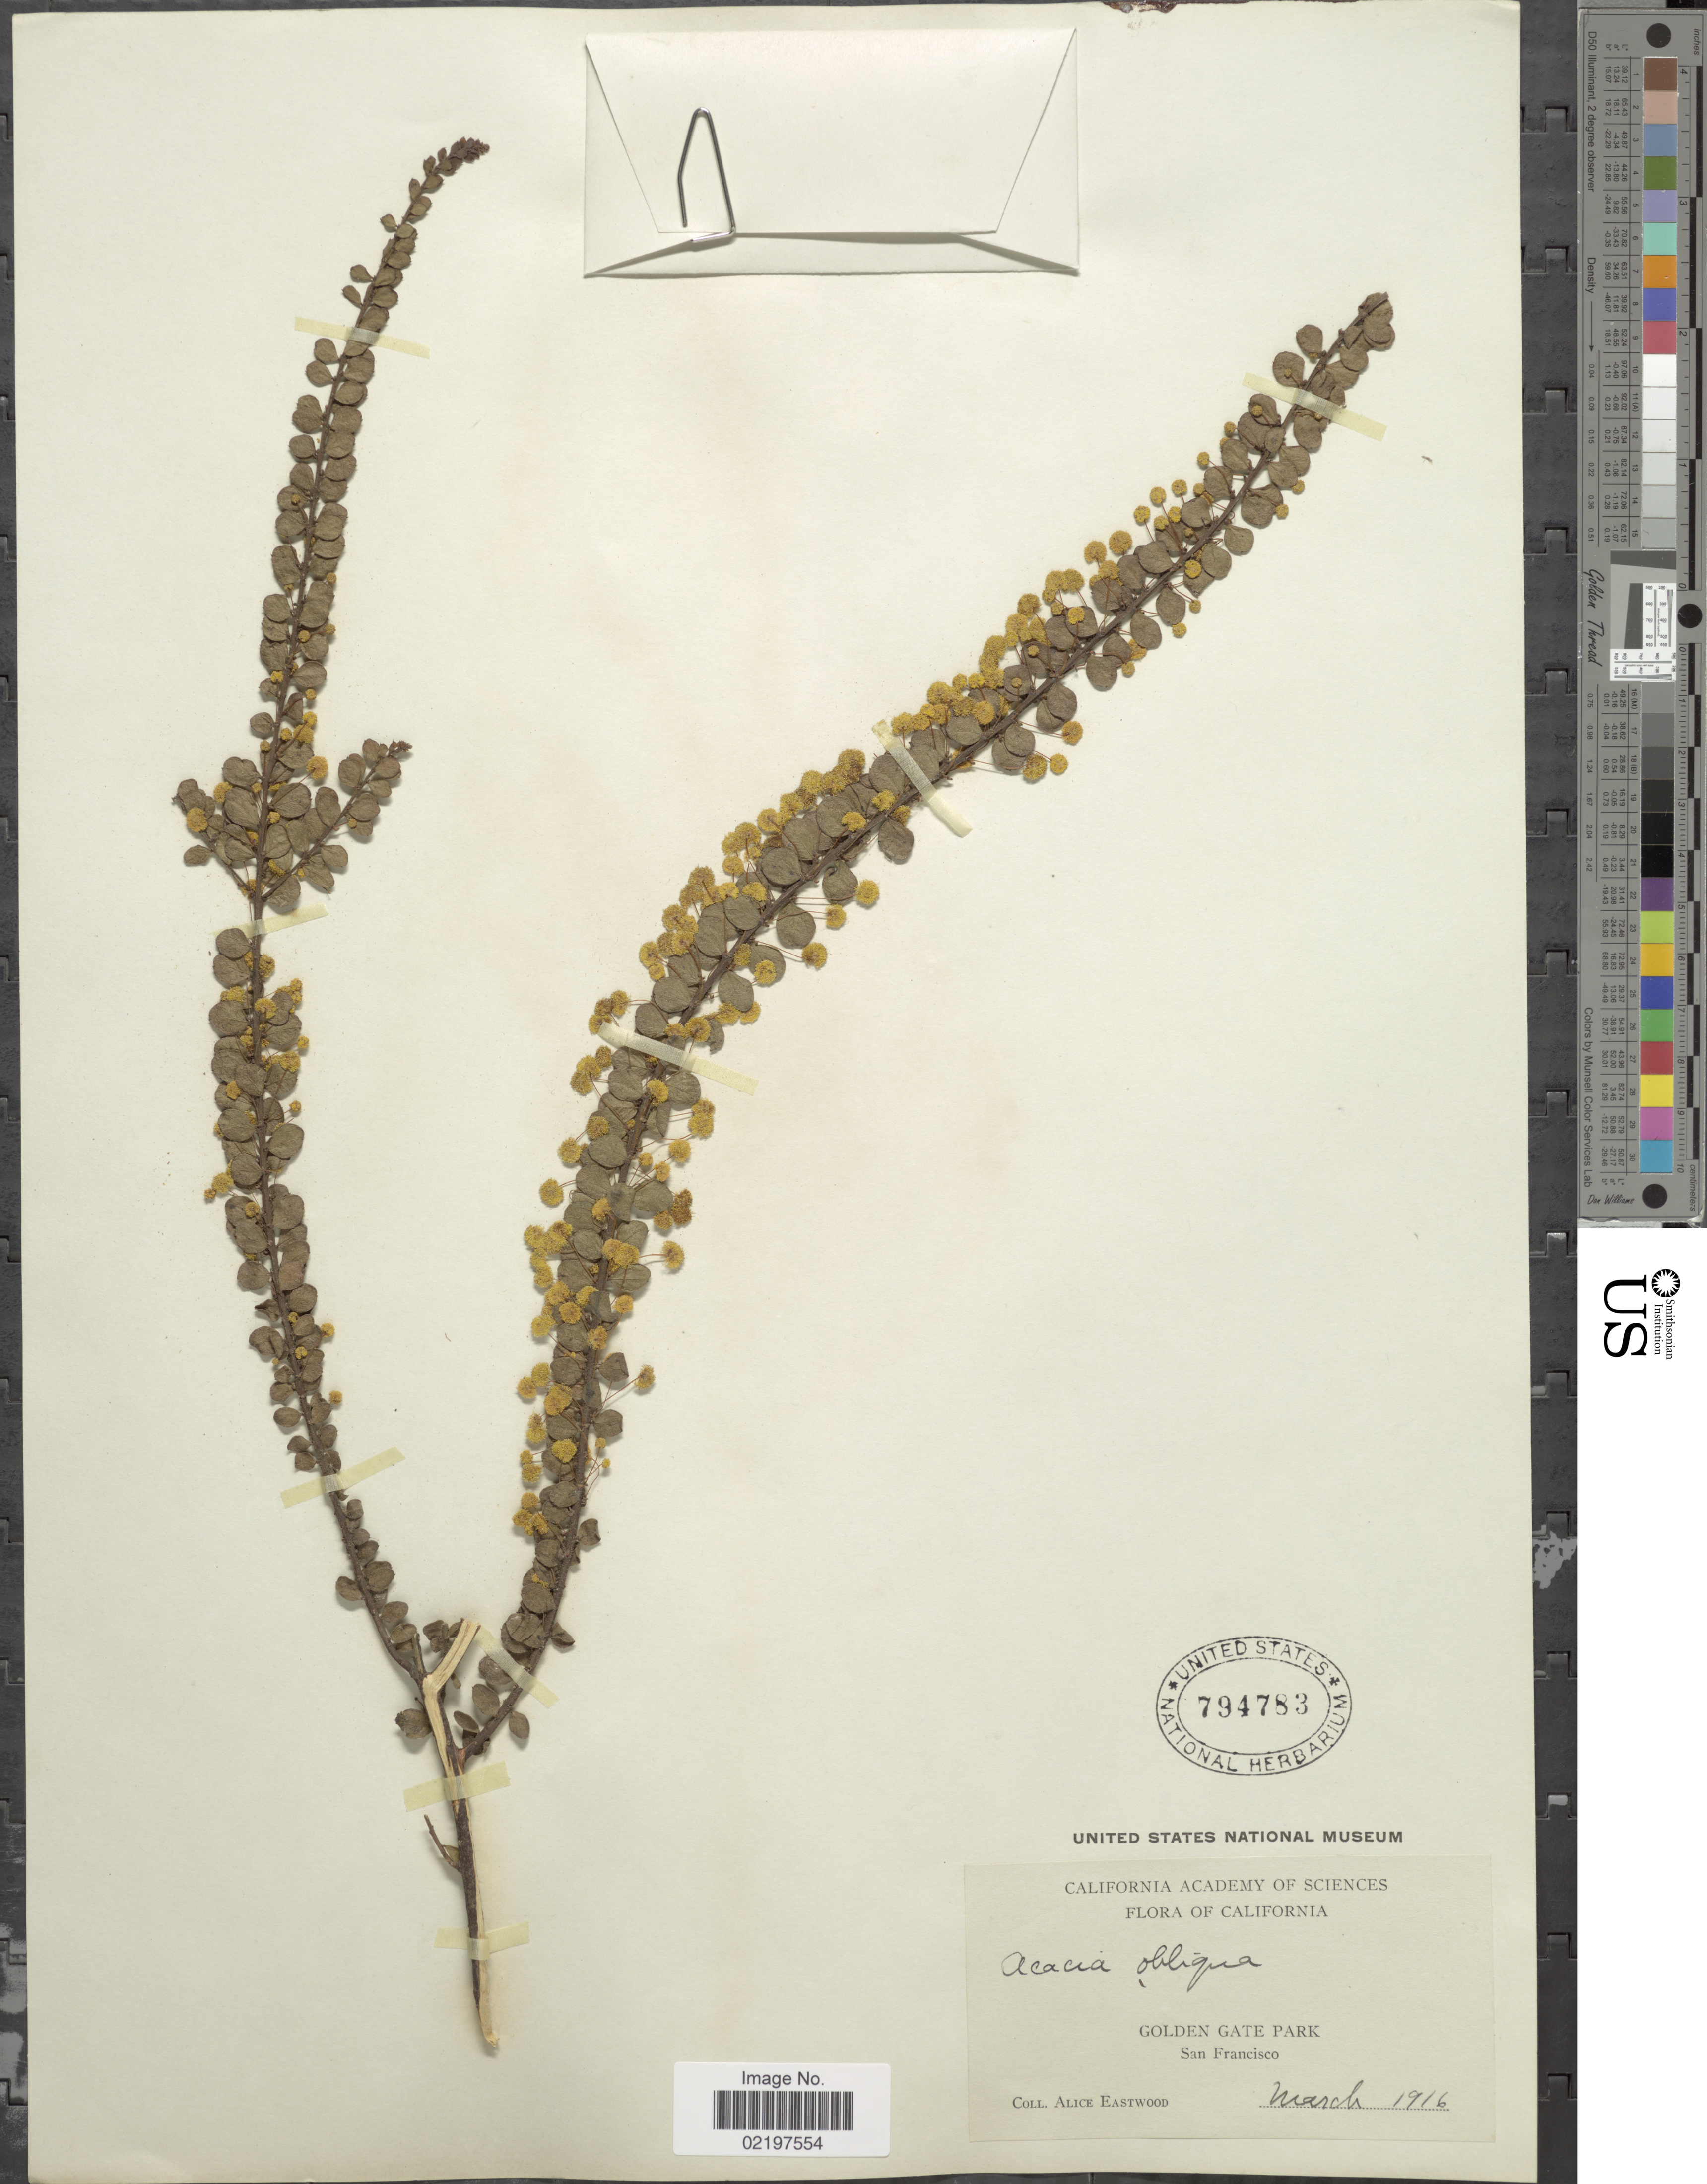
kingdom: Plantae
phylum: Tracheophyta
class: Magnoliopsida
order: Fabales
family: Fabaceae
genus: Acacia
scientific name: Acacia obliqua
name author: A. Cunn. ex Benth.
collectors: A. Eastwood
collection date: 1916-03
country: United States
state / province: California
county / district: San Francisco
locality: Golden Gate Park, San Francisco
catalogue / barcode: US 794783